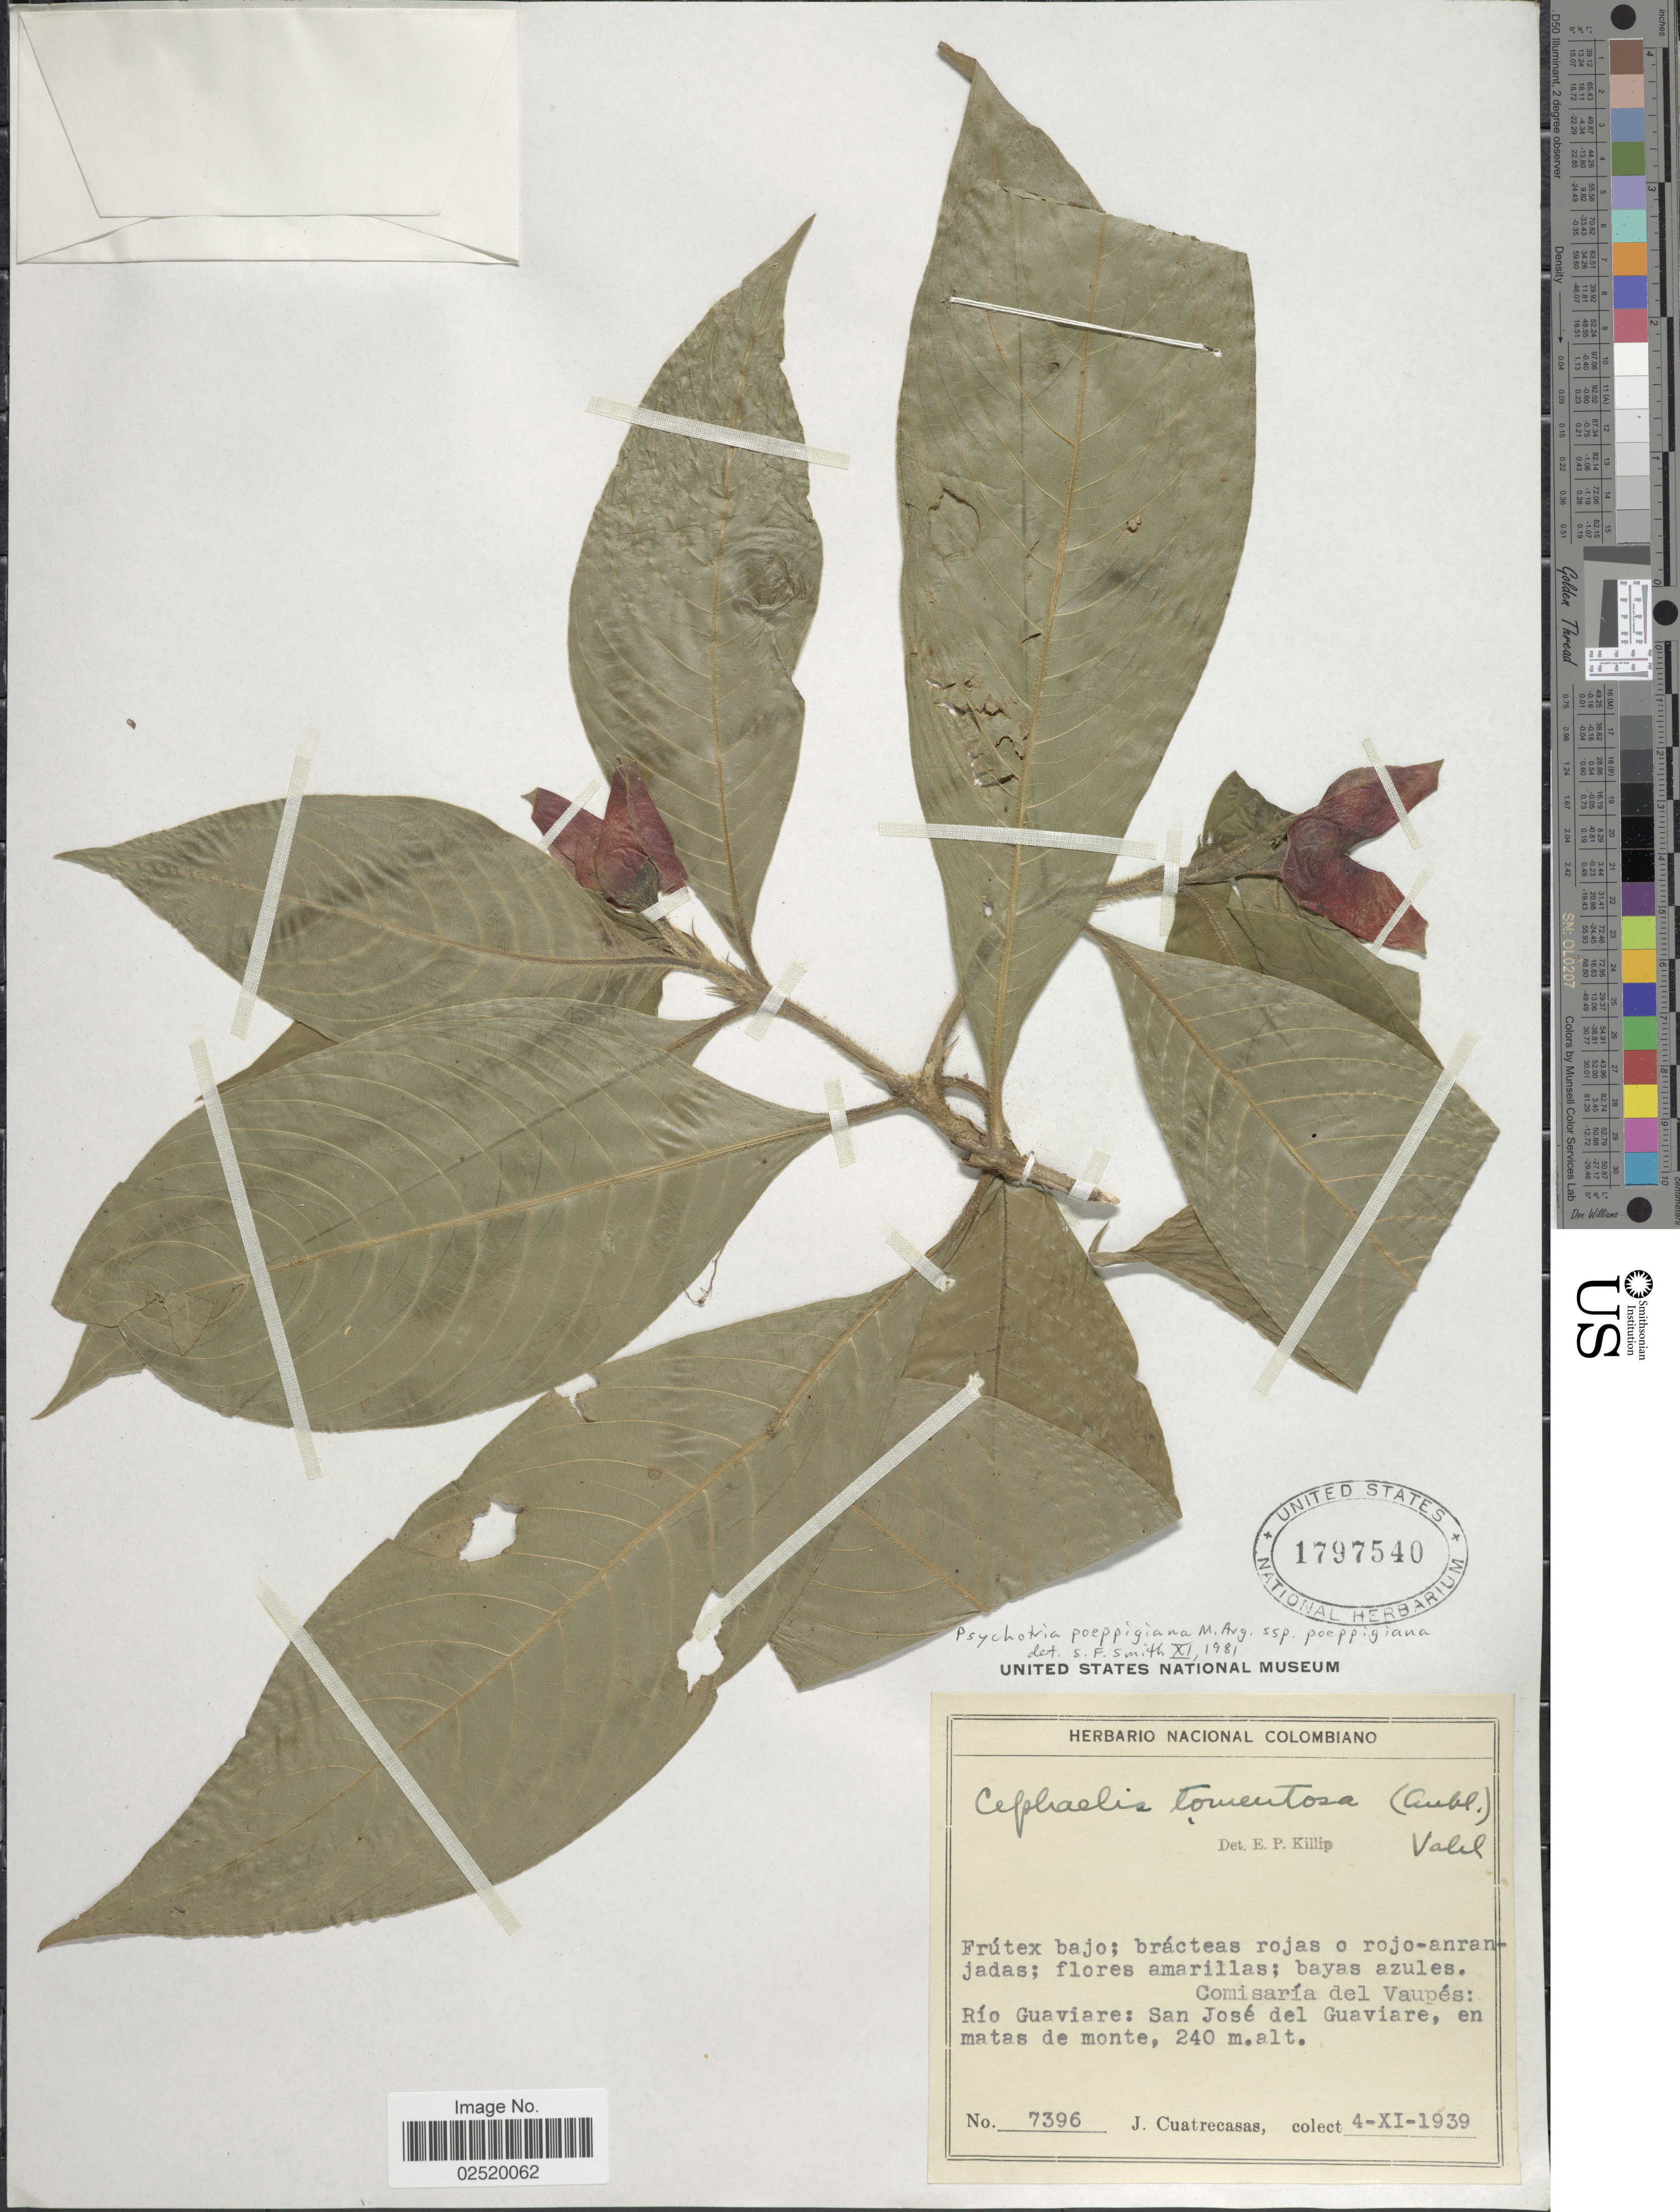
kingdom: Plantae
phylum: Tracheophyta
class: Magnoliopsida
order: Gentianales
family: Rubiaceae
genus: Psychotria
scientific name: Psychotria poeppigiana subsp. poeppigiana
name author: Müll. Arg.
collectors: J. Cuatrecasas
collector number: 7396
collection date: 1939-11-04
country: Colombia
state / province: Vaupés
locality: Rio Guaviare: San Jose del Guaviare, en matas de monte, Comisaria del Vaupes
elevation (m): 240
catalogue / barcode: US 1797540